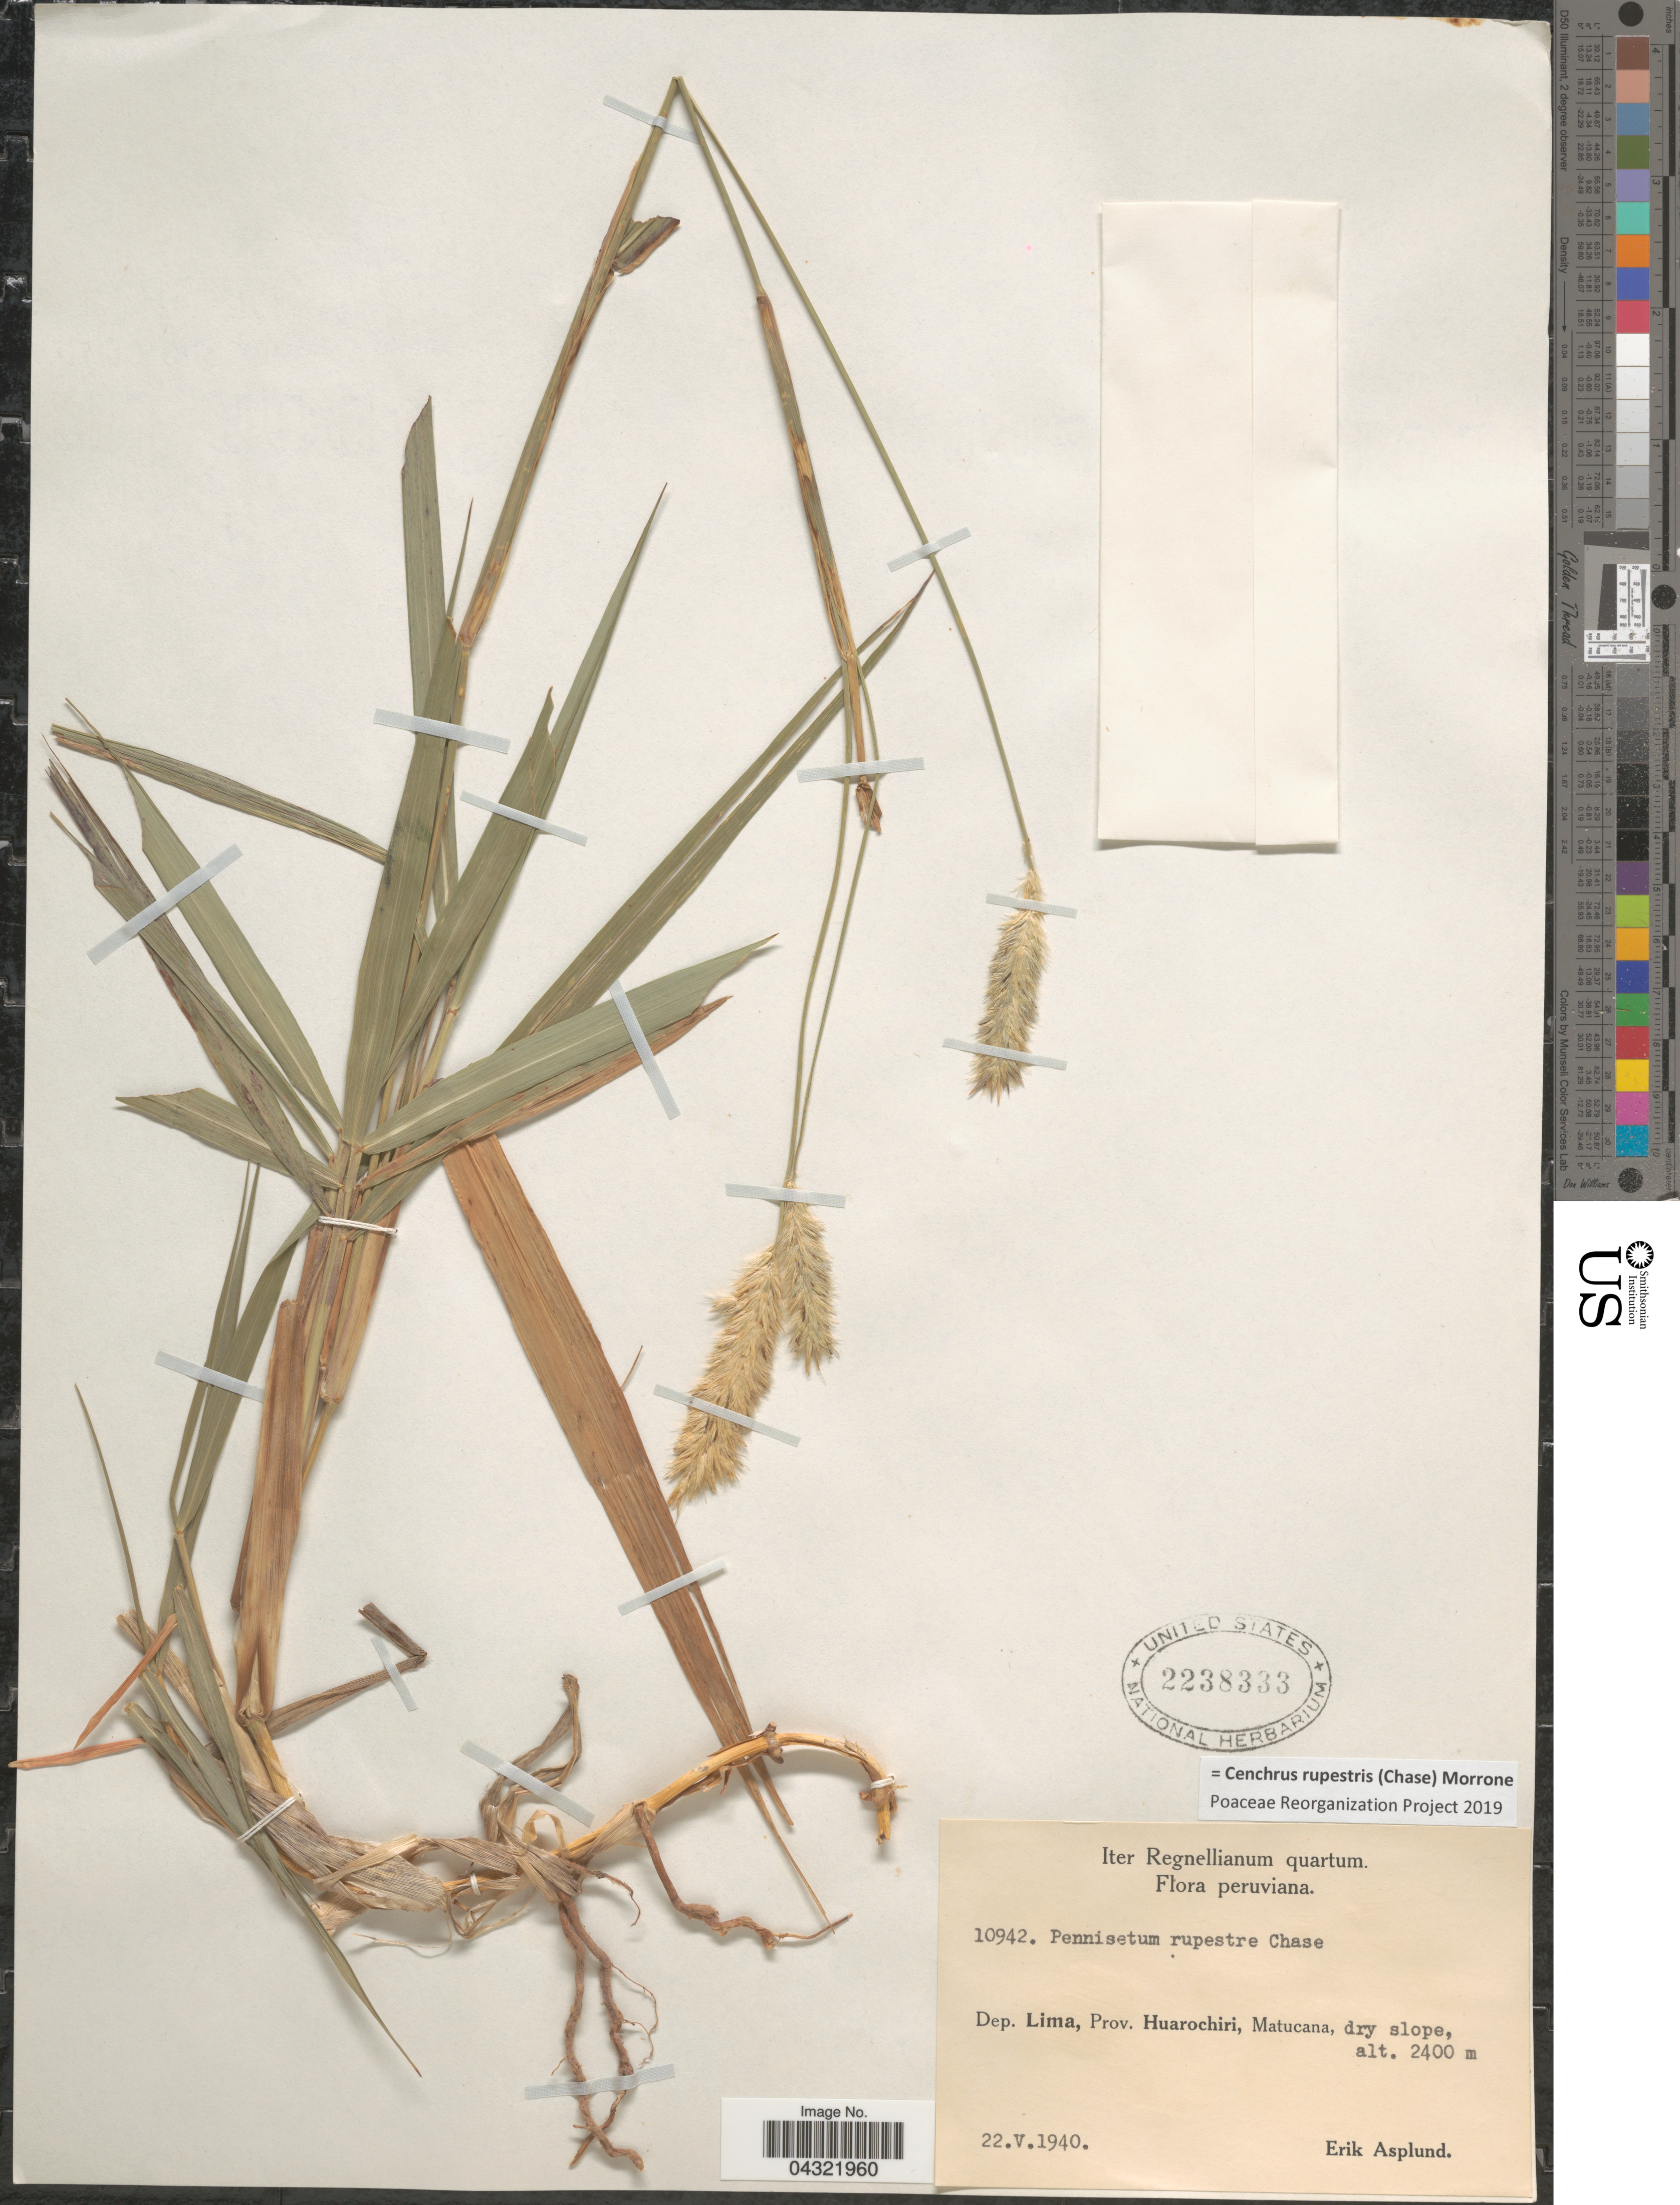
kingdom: Plantae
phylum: Tracheophyta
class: Liliopsida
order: Poales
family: Poaceae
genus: Cenchrus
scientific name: Cenchrus rupestris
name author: (Chase) Morrone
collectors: E. Asplund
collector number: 10942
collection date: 1940-05-22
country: Peru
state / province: Lima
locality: Iter Regnellianum quartum. Dep. Lima, Prov. Huarochiri, Matucana, dry slope.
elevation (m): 2400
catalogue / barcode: US 2238333